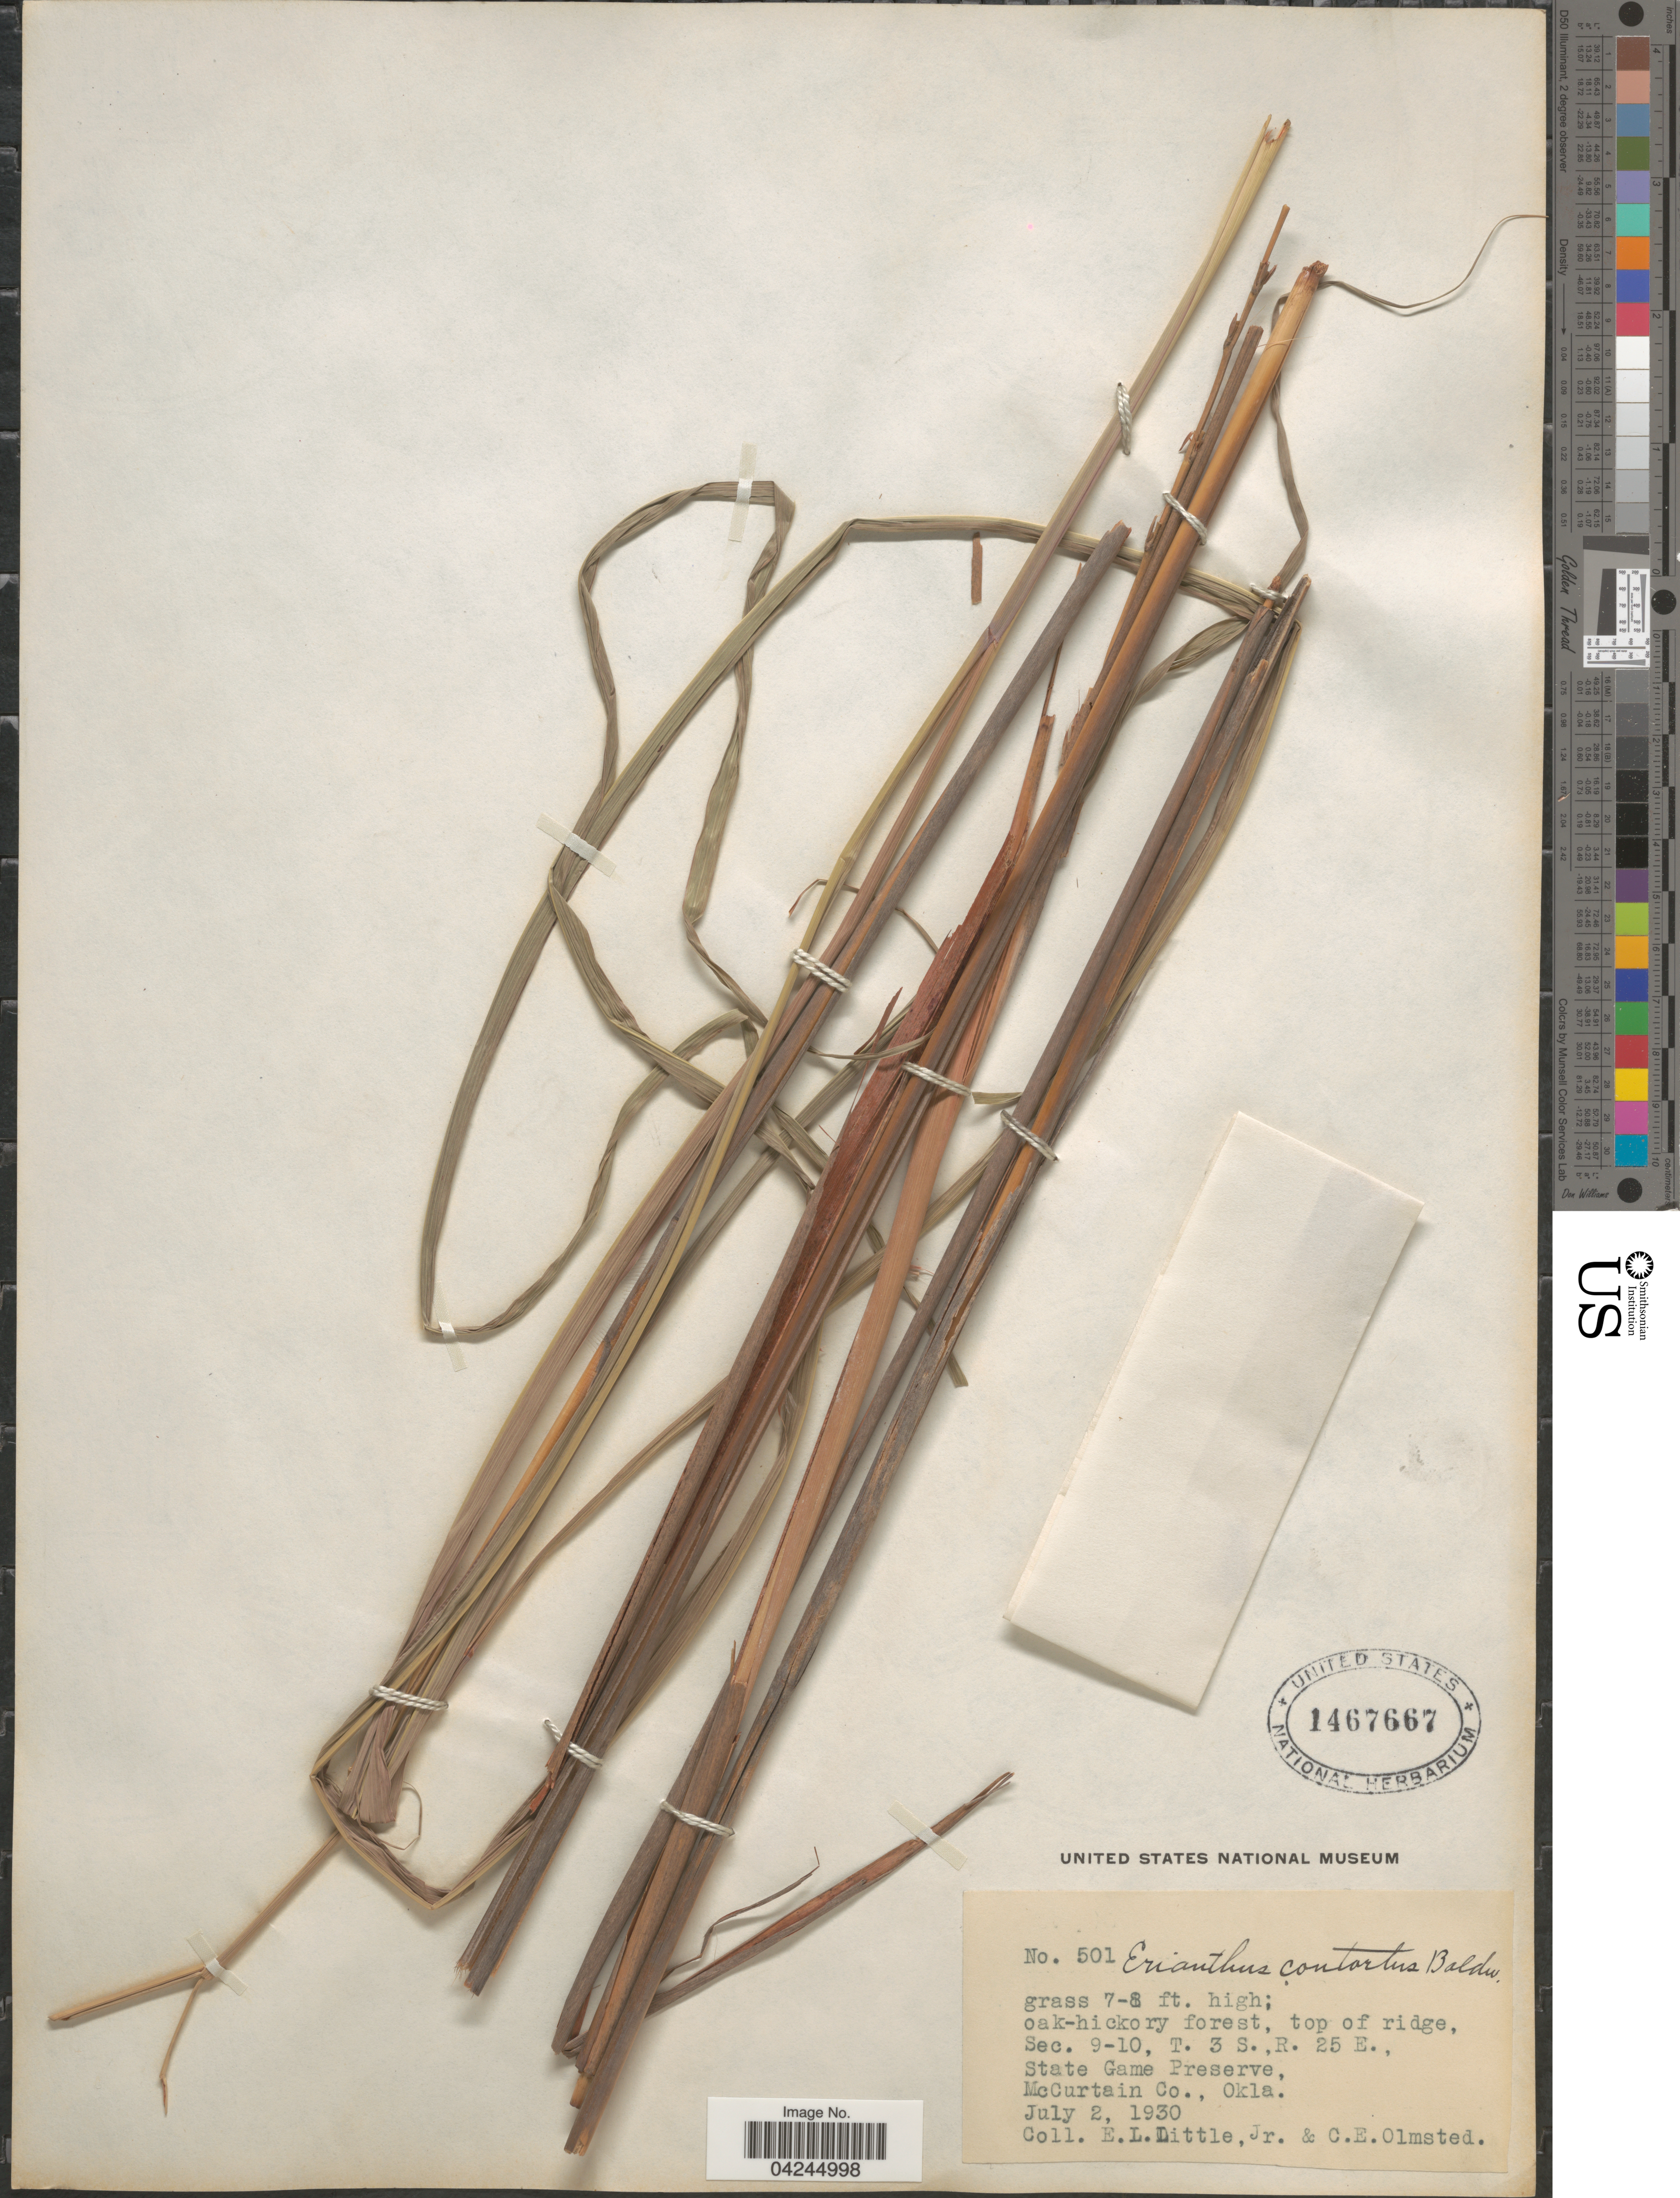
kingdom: Plantae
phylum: Tracheophyta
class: Liliopsida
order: Poales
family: Poaceae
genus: Erianthus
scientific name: Erianthus brevibarbis var. contortus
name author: (Elliott) D.B. Ward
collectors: E. L. Little & C. Olmsted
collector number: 501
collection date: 1930-07-02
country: United States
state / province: Oklahoma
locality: Oak-hickory forest, top of ridge, Sec. 9-10, T. 3 S., R. 25 E. State Game Preserve, McCurtain Co.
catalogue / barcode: US 1467667